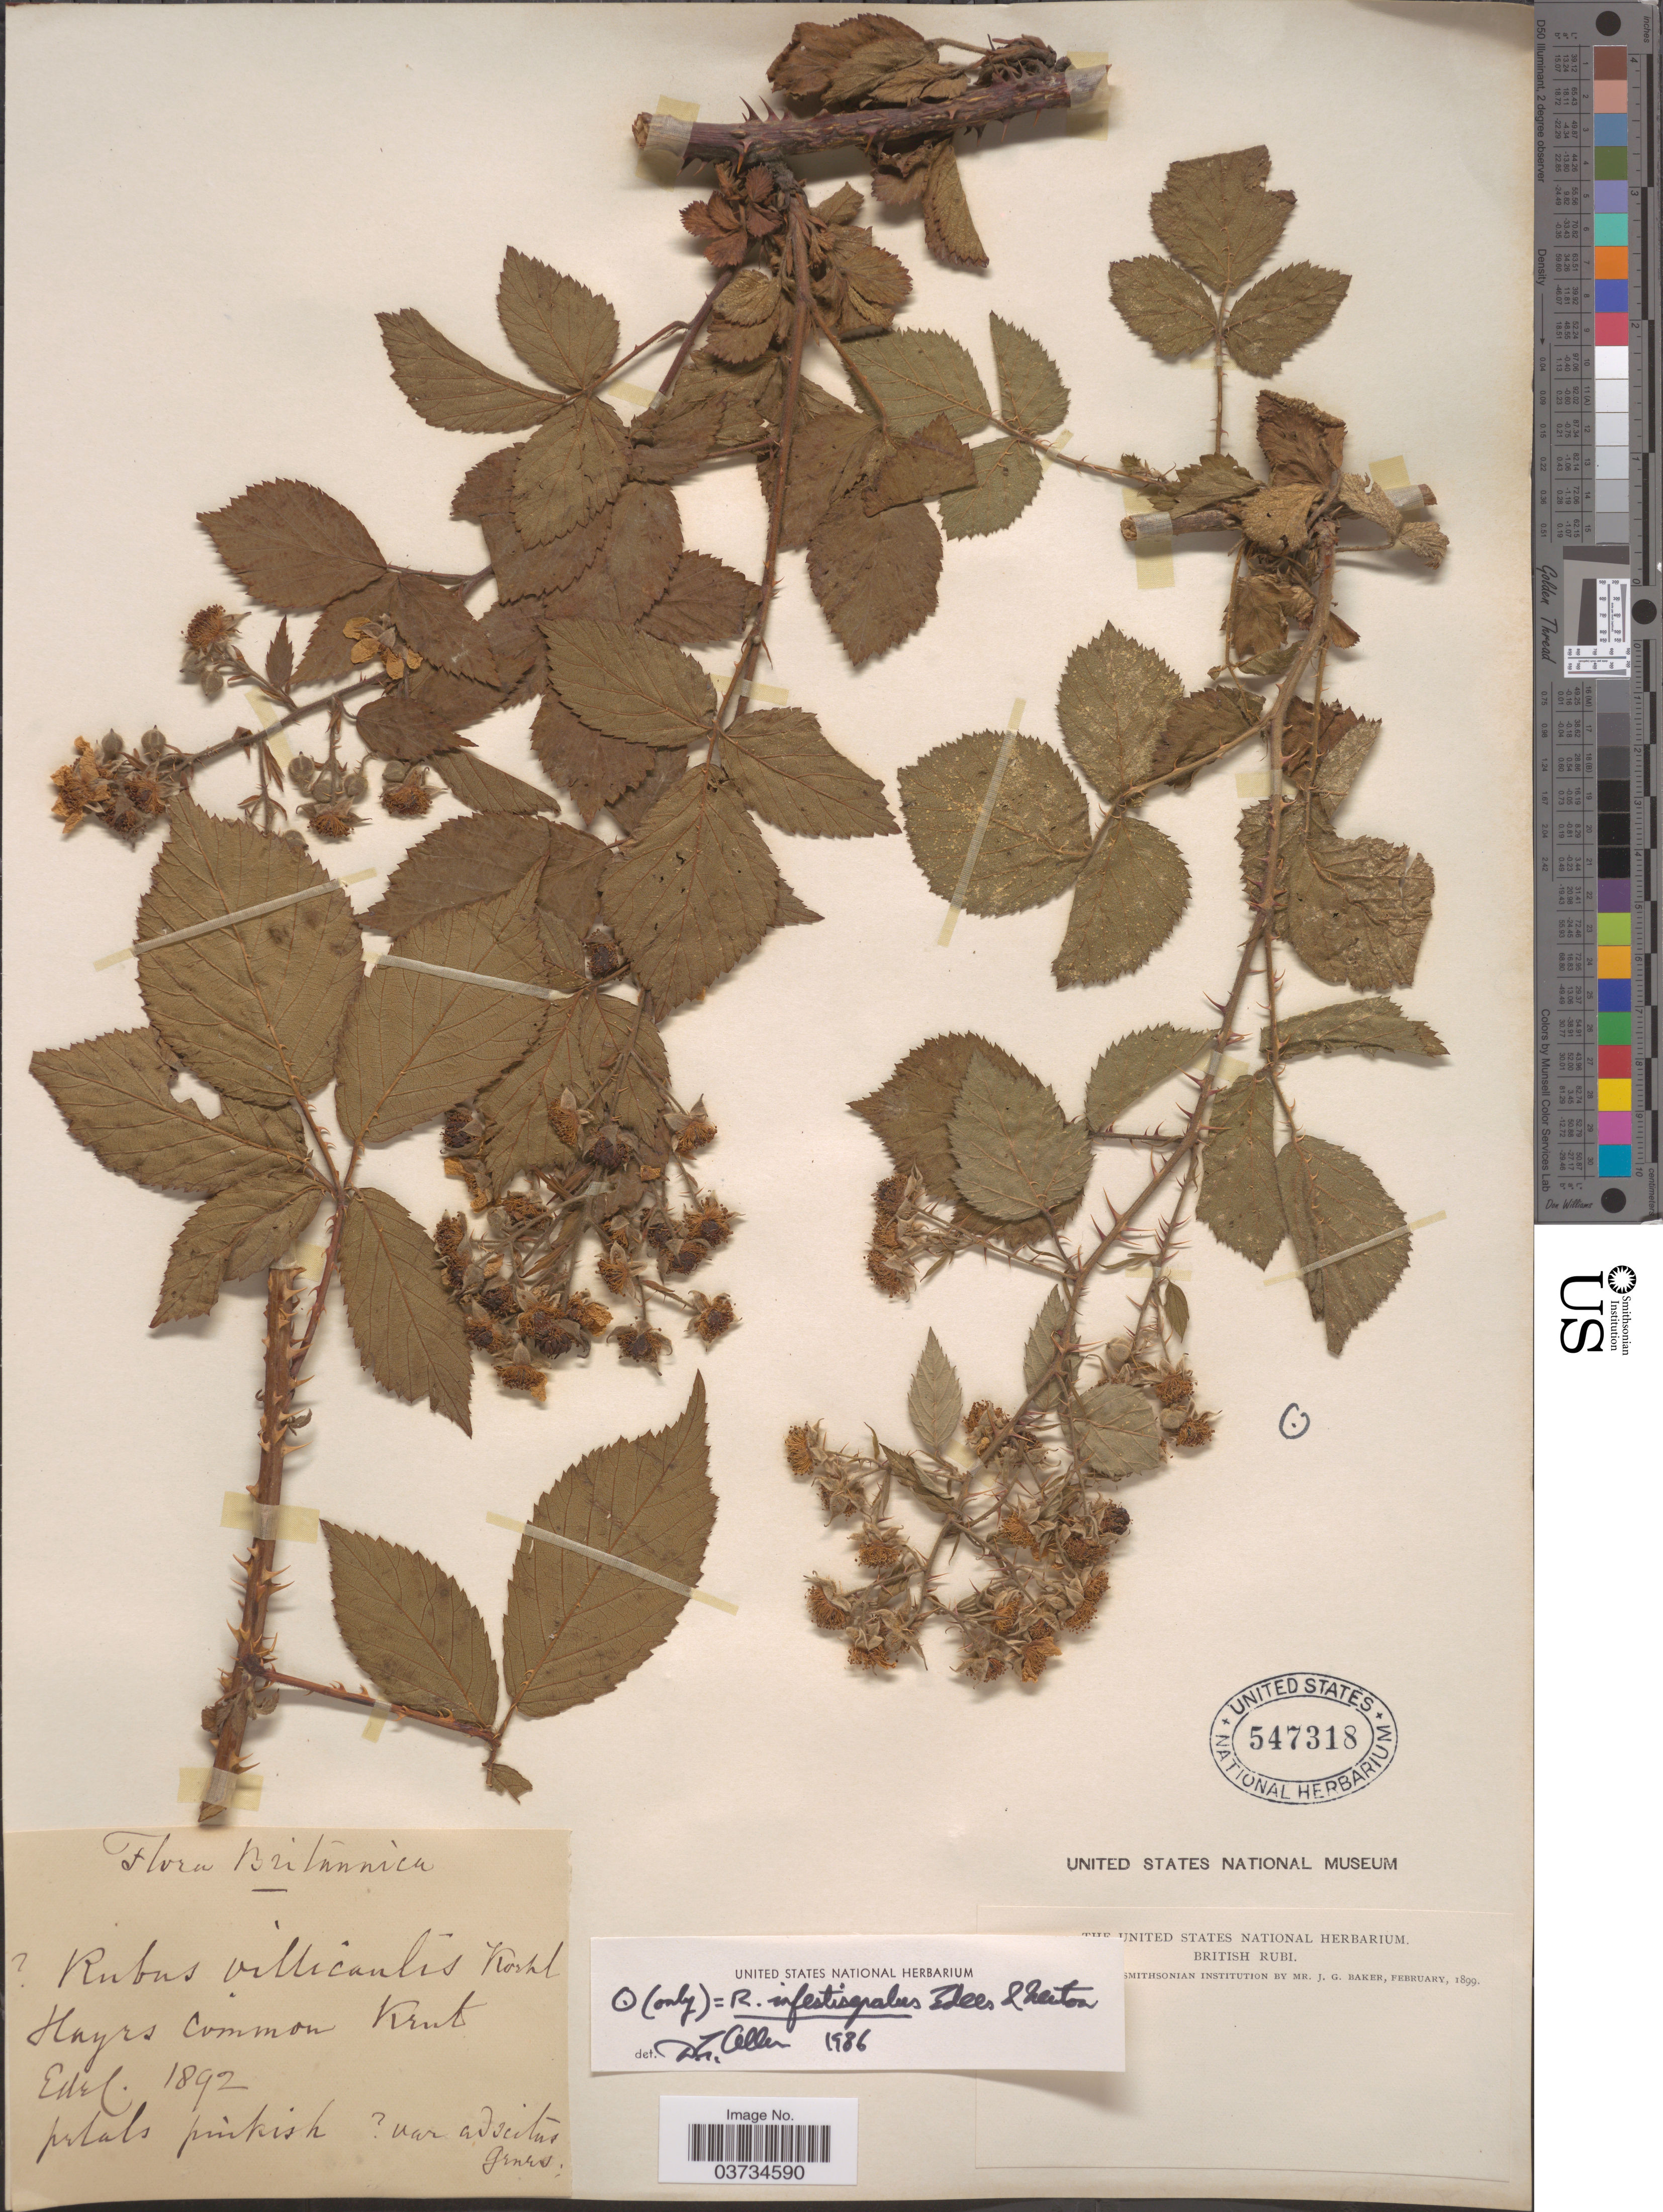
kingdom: Plantae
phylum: Tracheophyta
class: Magnoliopsida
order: Rosales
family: Rosaceae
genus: Rubus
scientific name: Rubus infestisepalus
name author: Edees & A. Newton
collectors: E. De C.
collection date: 1892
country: United Kingdom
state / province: England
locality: Britannica. Hayes.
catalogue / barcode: US 547318